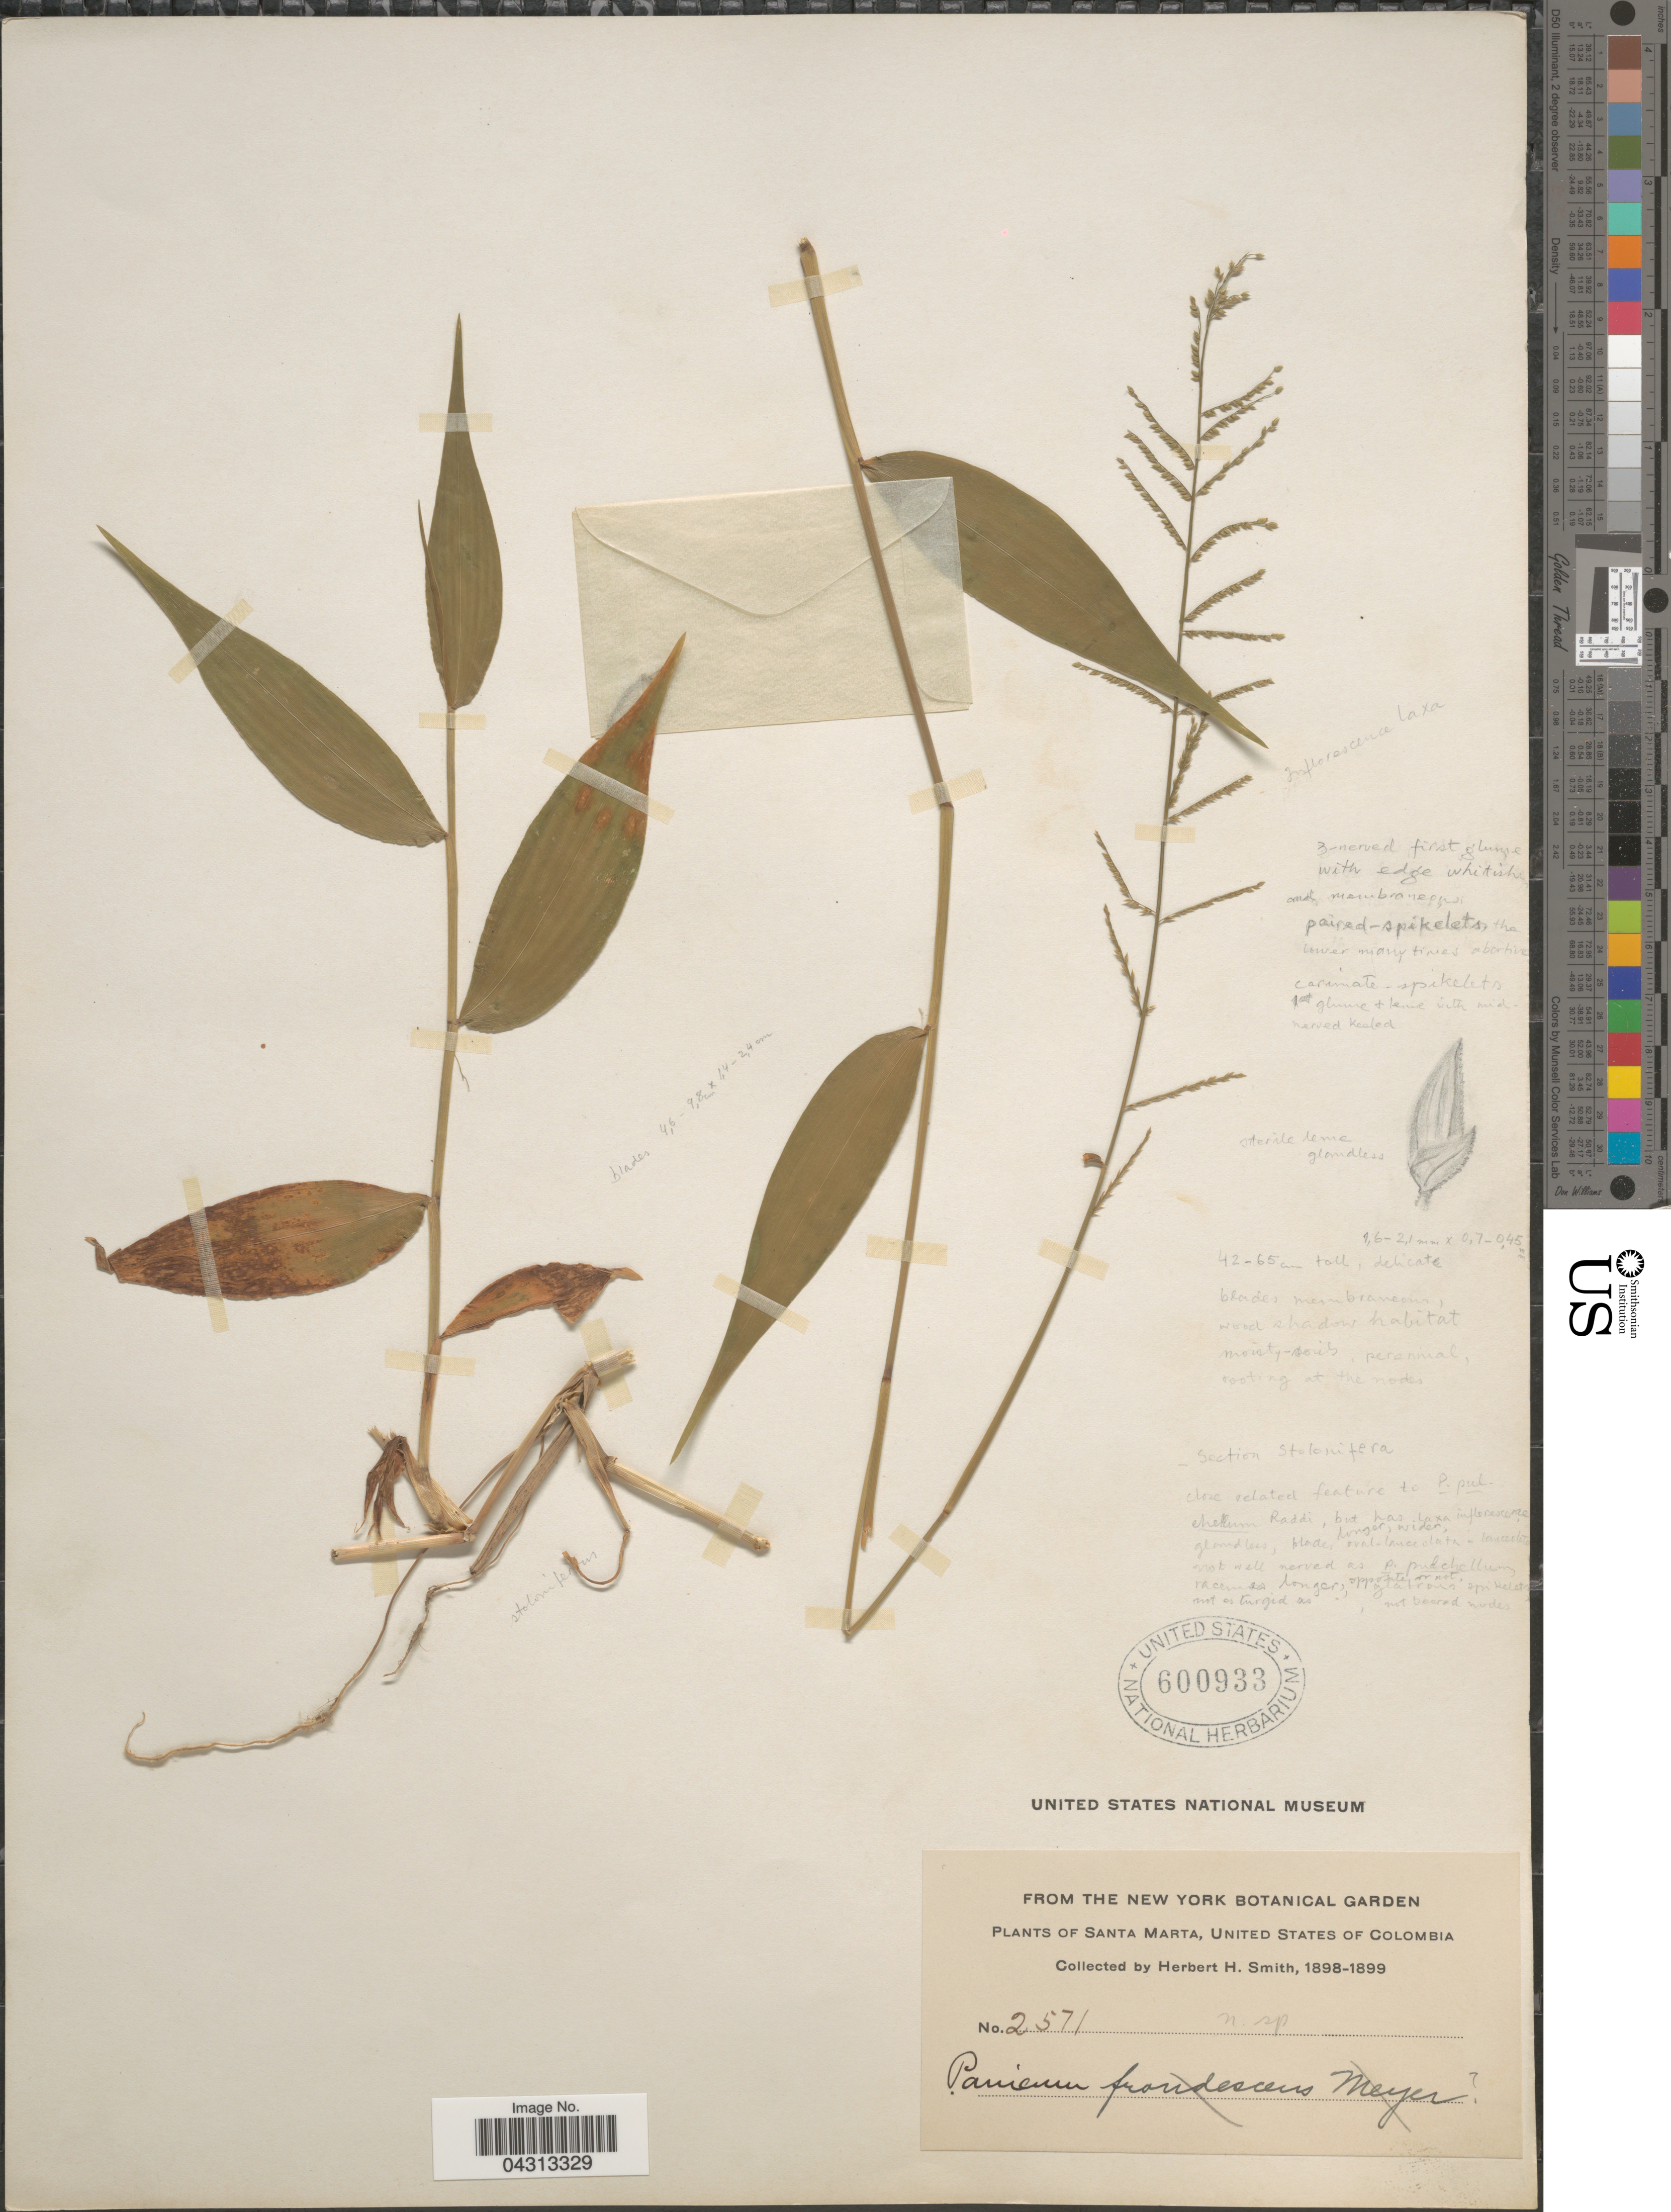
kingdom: Plantae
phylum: Tracheophyta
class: Liliopsida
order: Poales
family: Poaceae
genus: Panicum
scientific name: Panicum sp.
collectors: Herbert H. Smith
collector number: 2571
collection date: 1898/1899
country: Colombia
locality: Santa Marta, United States of Colombia.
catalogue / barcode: US 600933